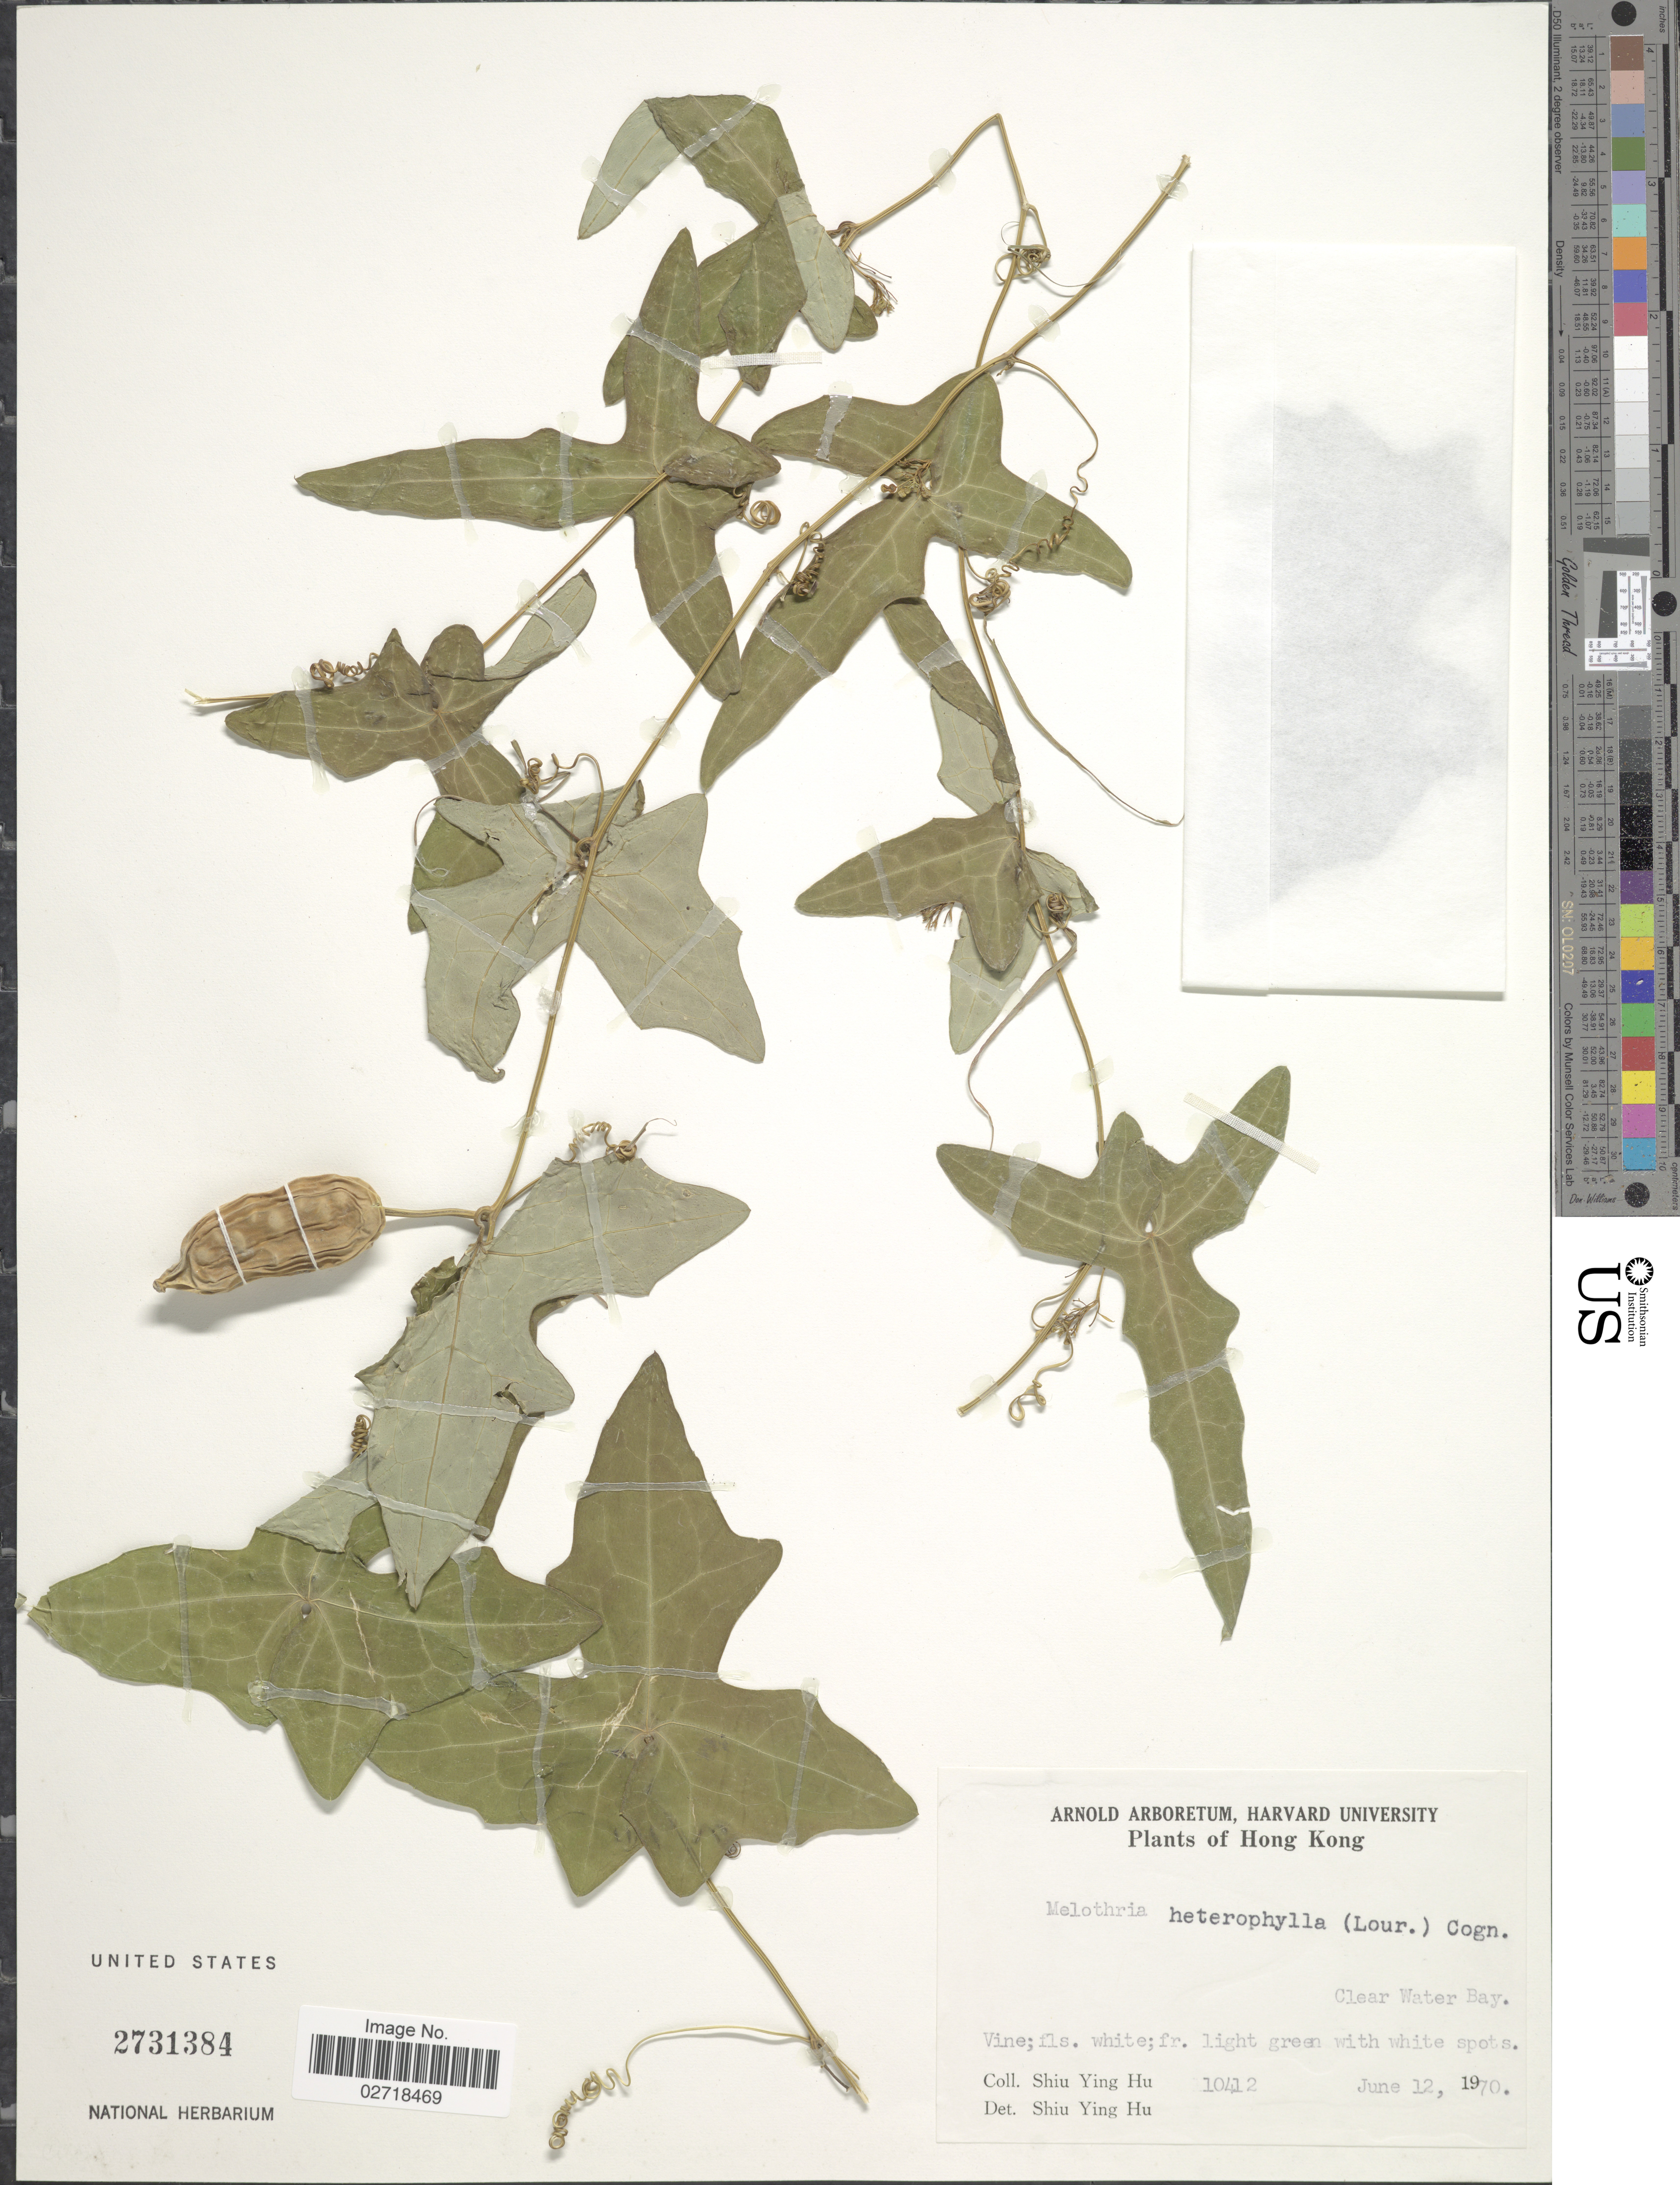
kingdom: Plantae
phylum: Tracheophyta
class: Magnoliopsida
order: Cucurbitales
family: Cucurbitaceae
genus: Solena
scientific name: Solena heterophylla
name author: Lour.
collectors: S. Y. Hu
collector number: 10412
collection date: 1970-06-12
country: China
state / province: Hong Kong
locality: Clear Water Bay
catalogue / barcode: US 2731384